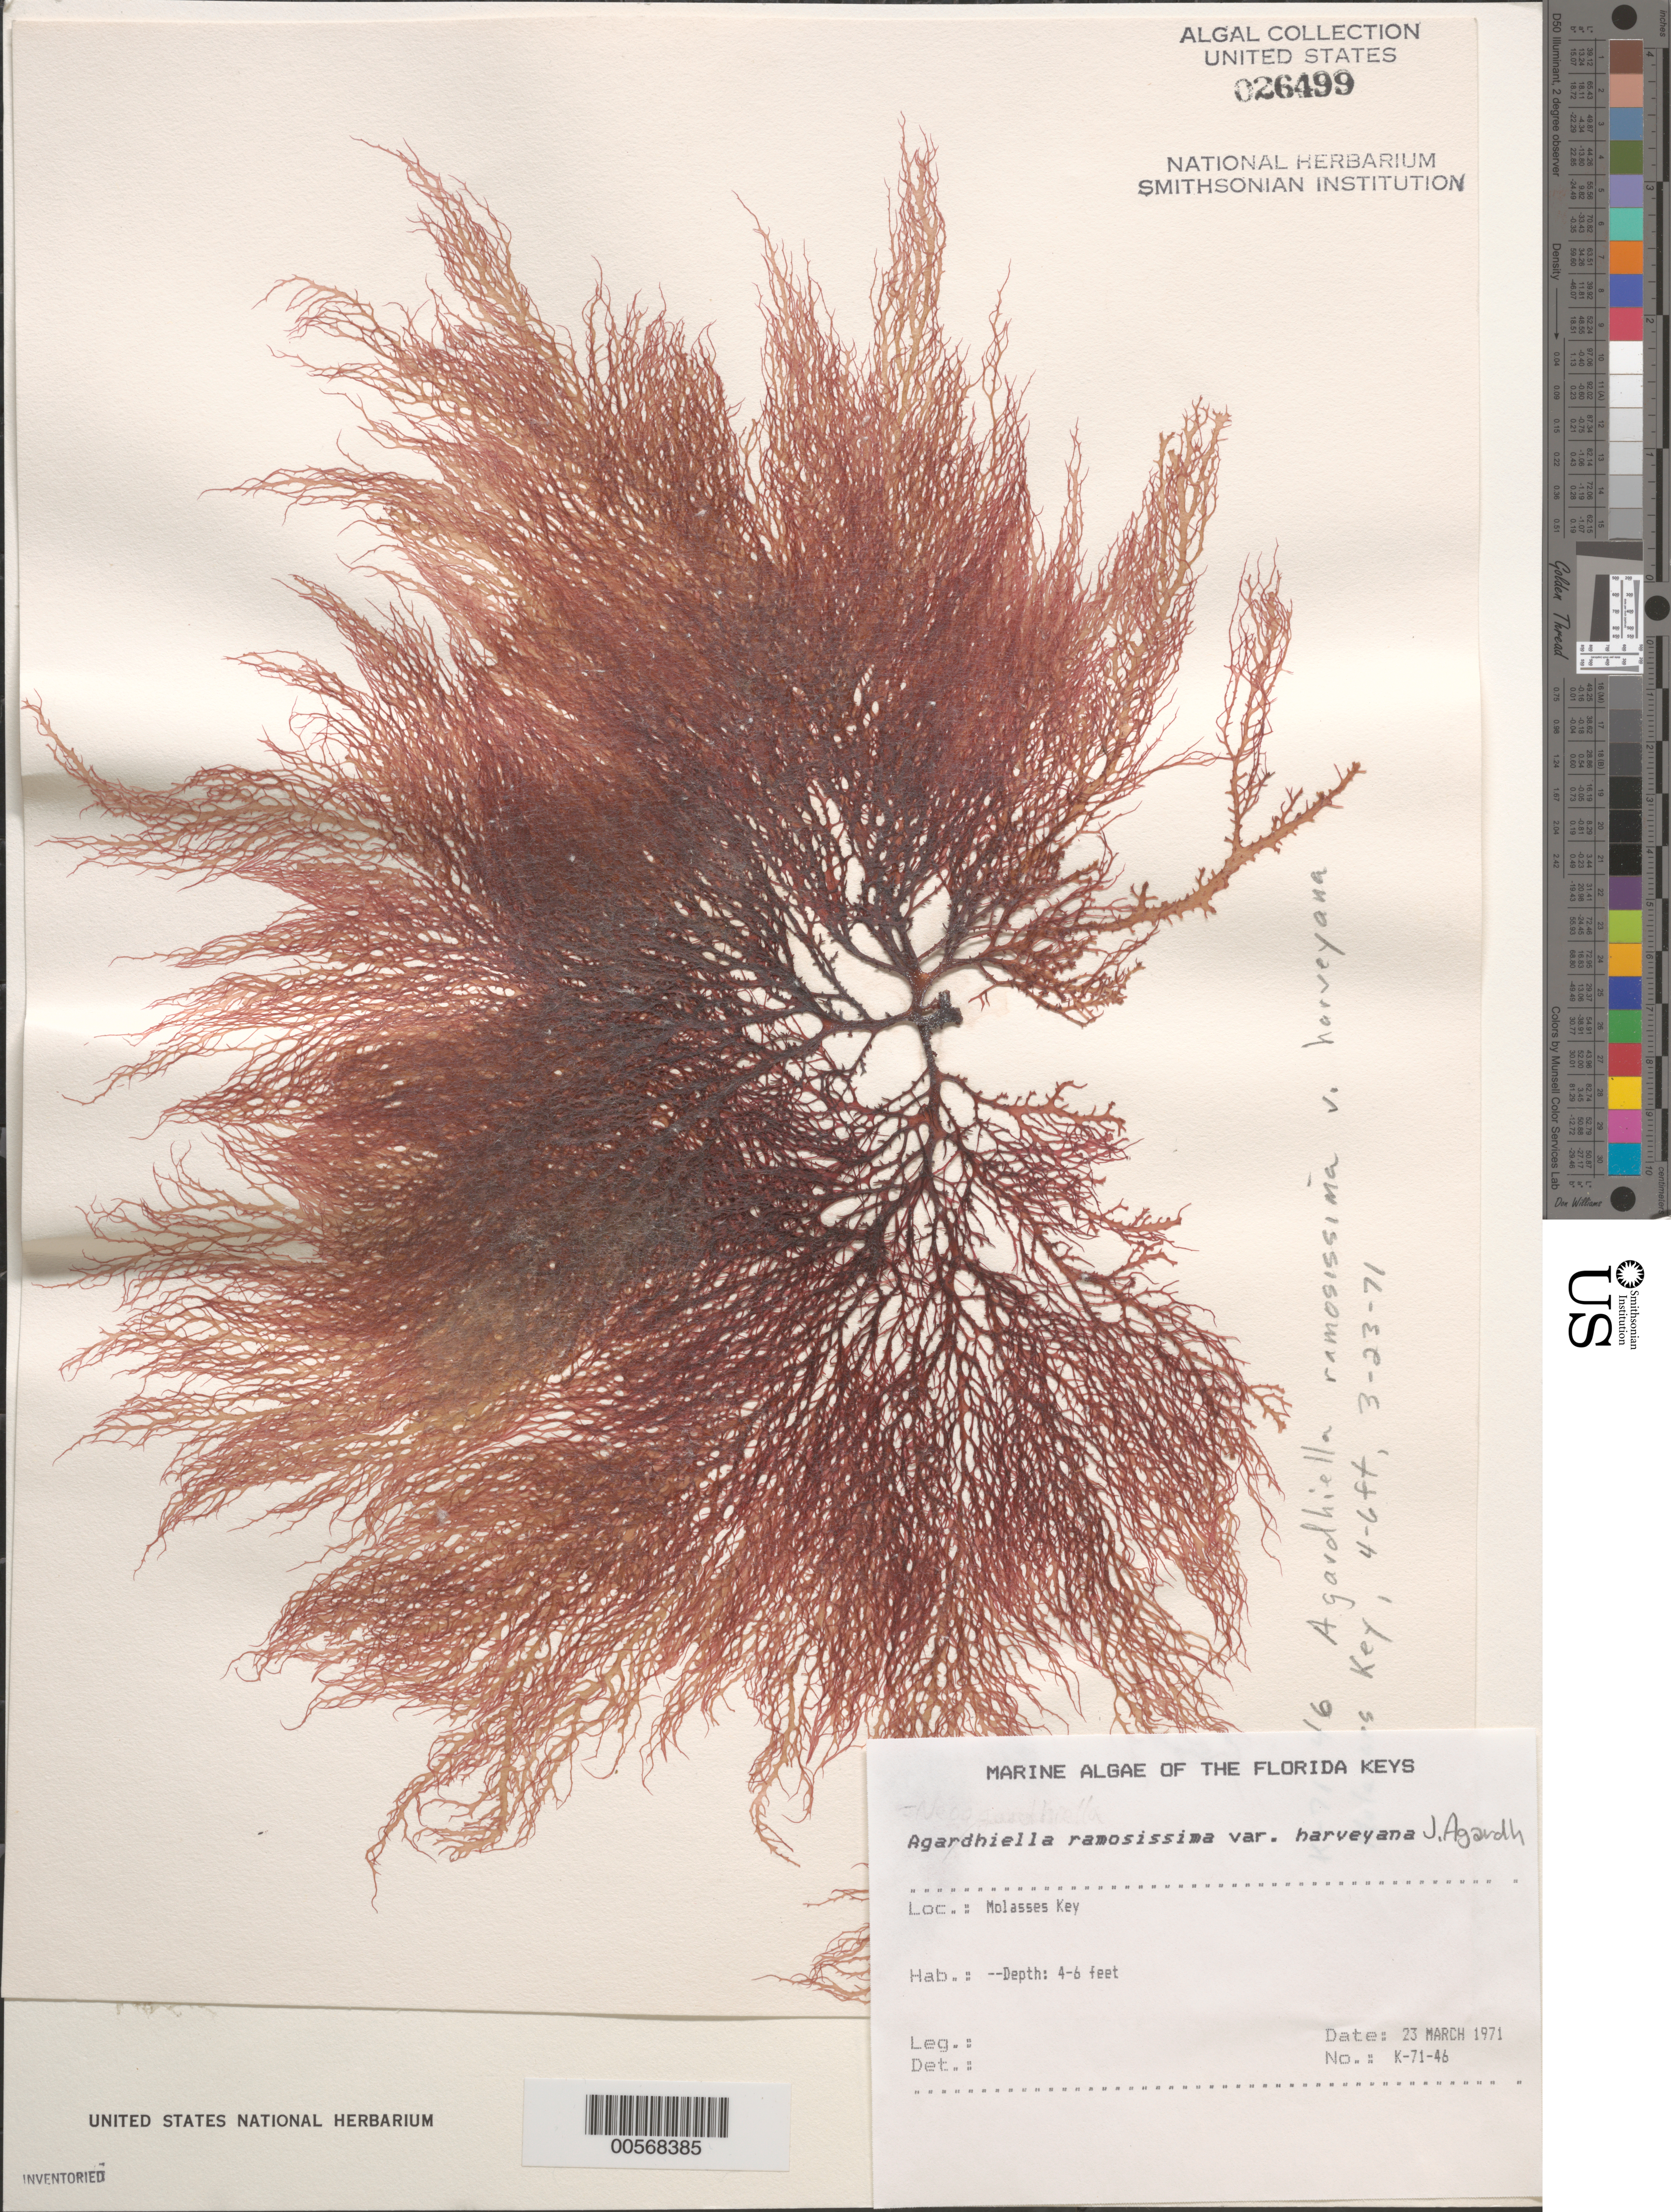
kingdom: Plantae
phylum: Rhodophyta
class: Florideophyceae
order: Gigartinales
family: Solieriaceae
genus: Agardhiella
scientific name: Agardhiella ramosissima var. harveyana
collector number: K-71-46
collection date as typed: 23 Mar 1971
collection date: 1971-03-23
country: United States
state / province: Florida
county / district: Monroe County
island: Molasses Key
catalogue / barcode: US 26499